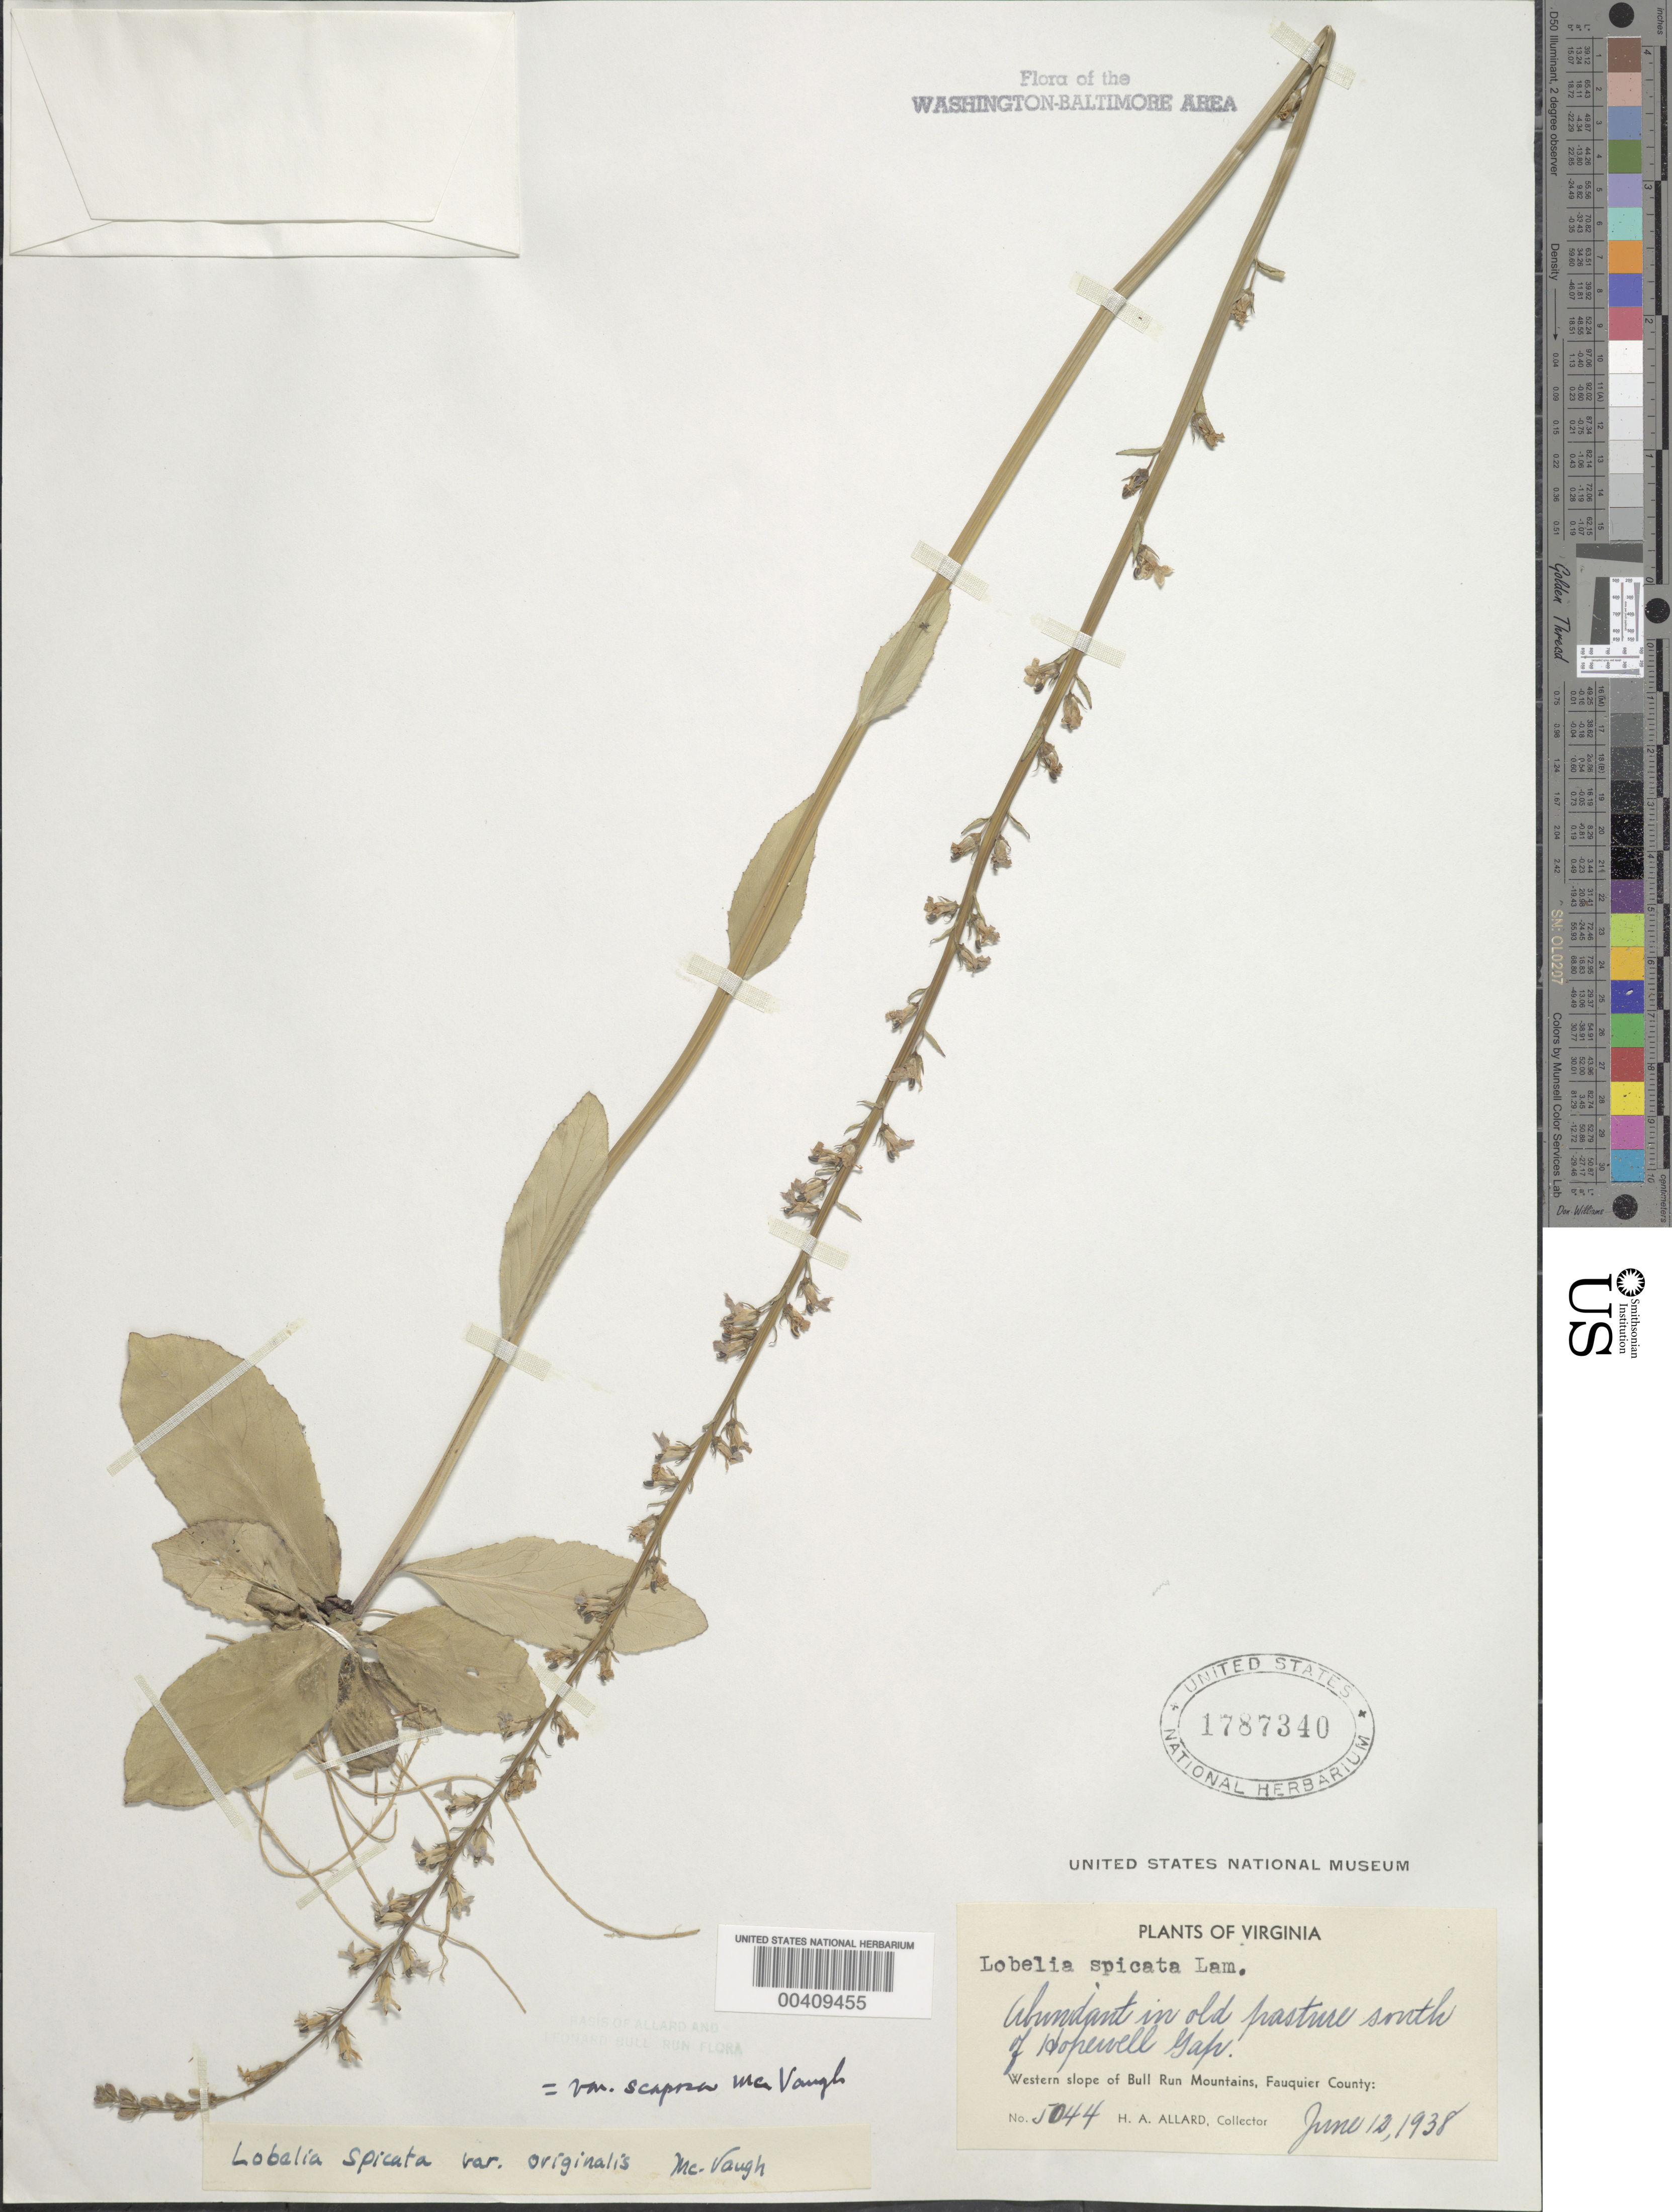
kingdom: Plantae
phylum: Tracheophyta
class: Magnoliopsida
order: Asterales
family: Campanulaceae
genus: Lobelia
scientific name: Lobelia spicata var. scaposa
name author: McVaugh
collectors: H. A. Allard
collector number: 5044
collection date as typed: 12 Jun 1938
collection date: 1938-06-12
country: United States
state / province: Virginia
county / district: Fauquier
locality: West of Bull Run Mts.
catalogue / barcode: US 1787340